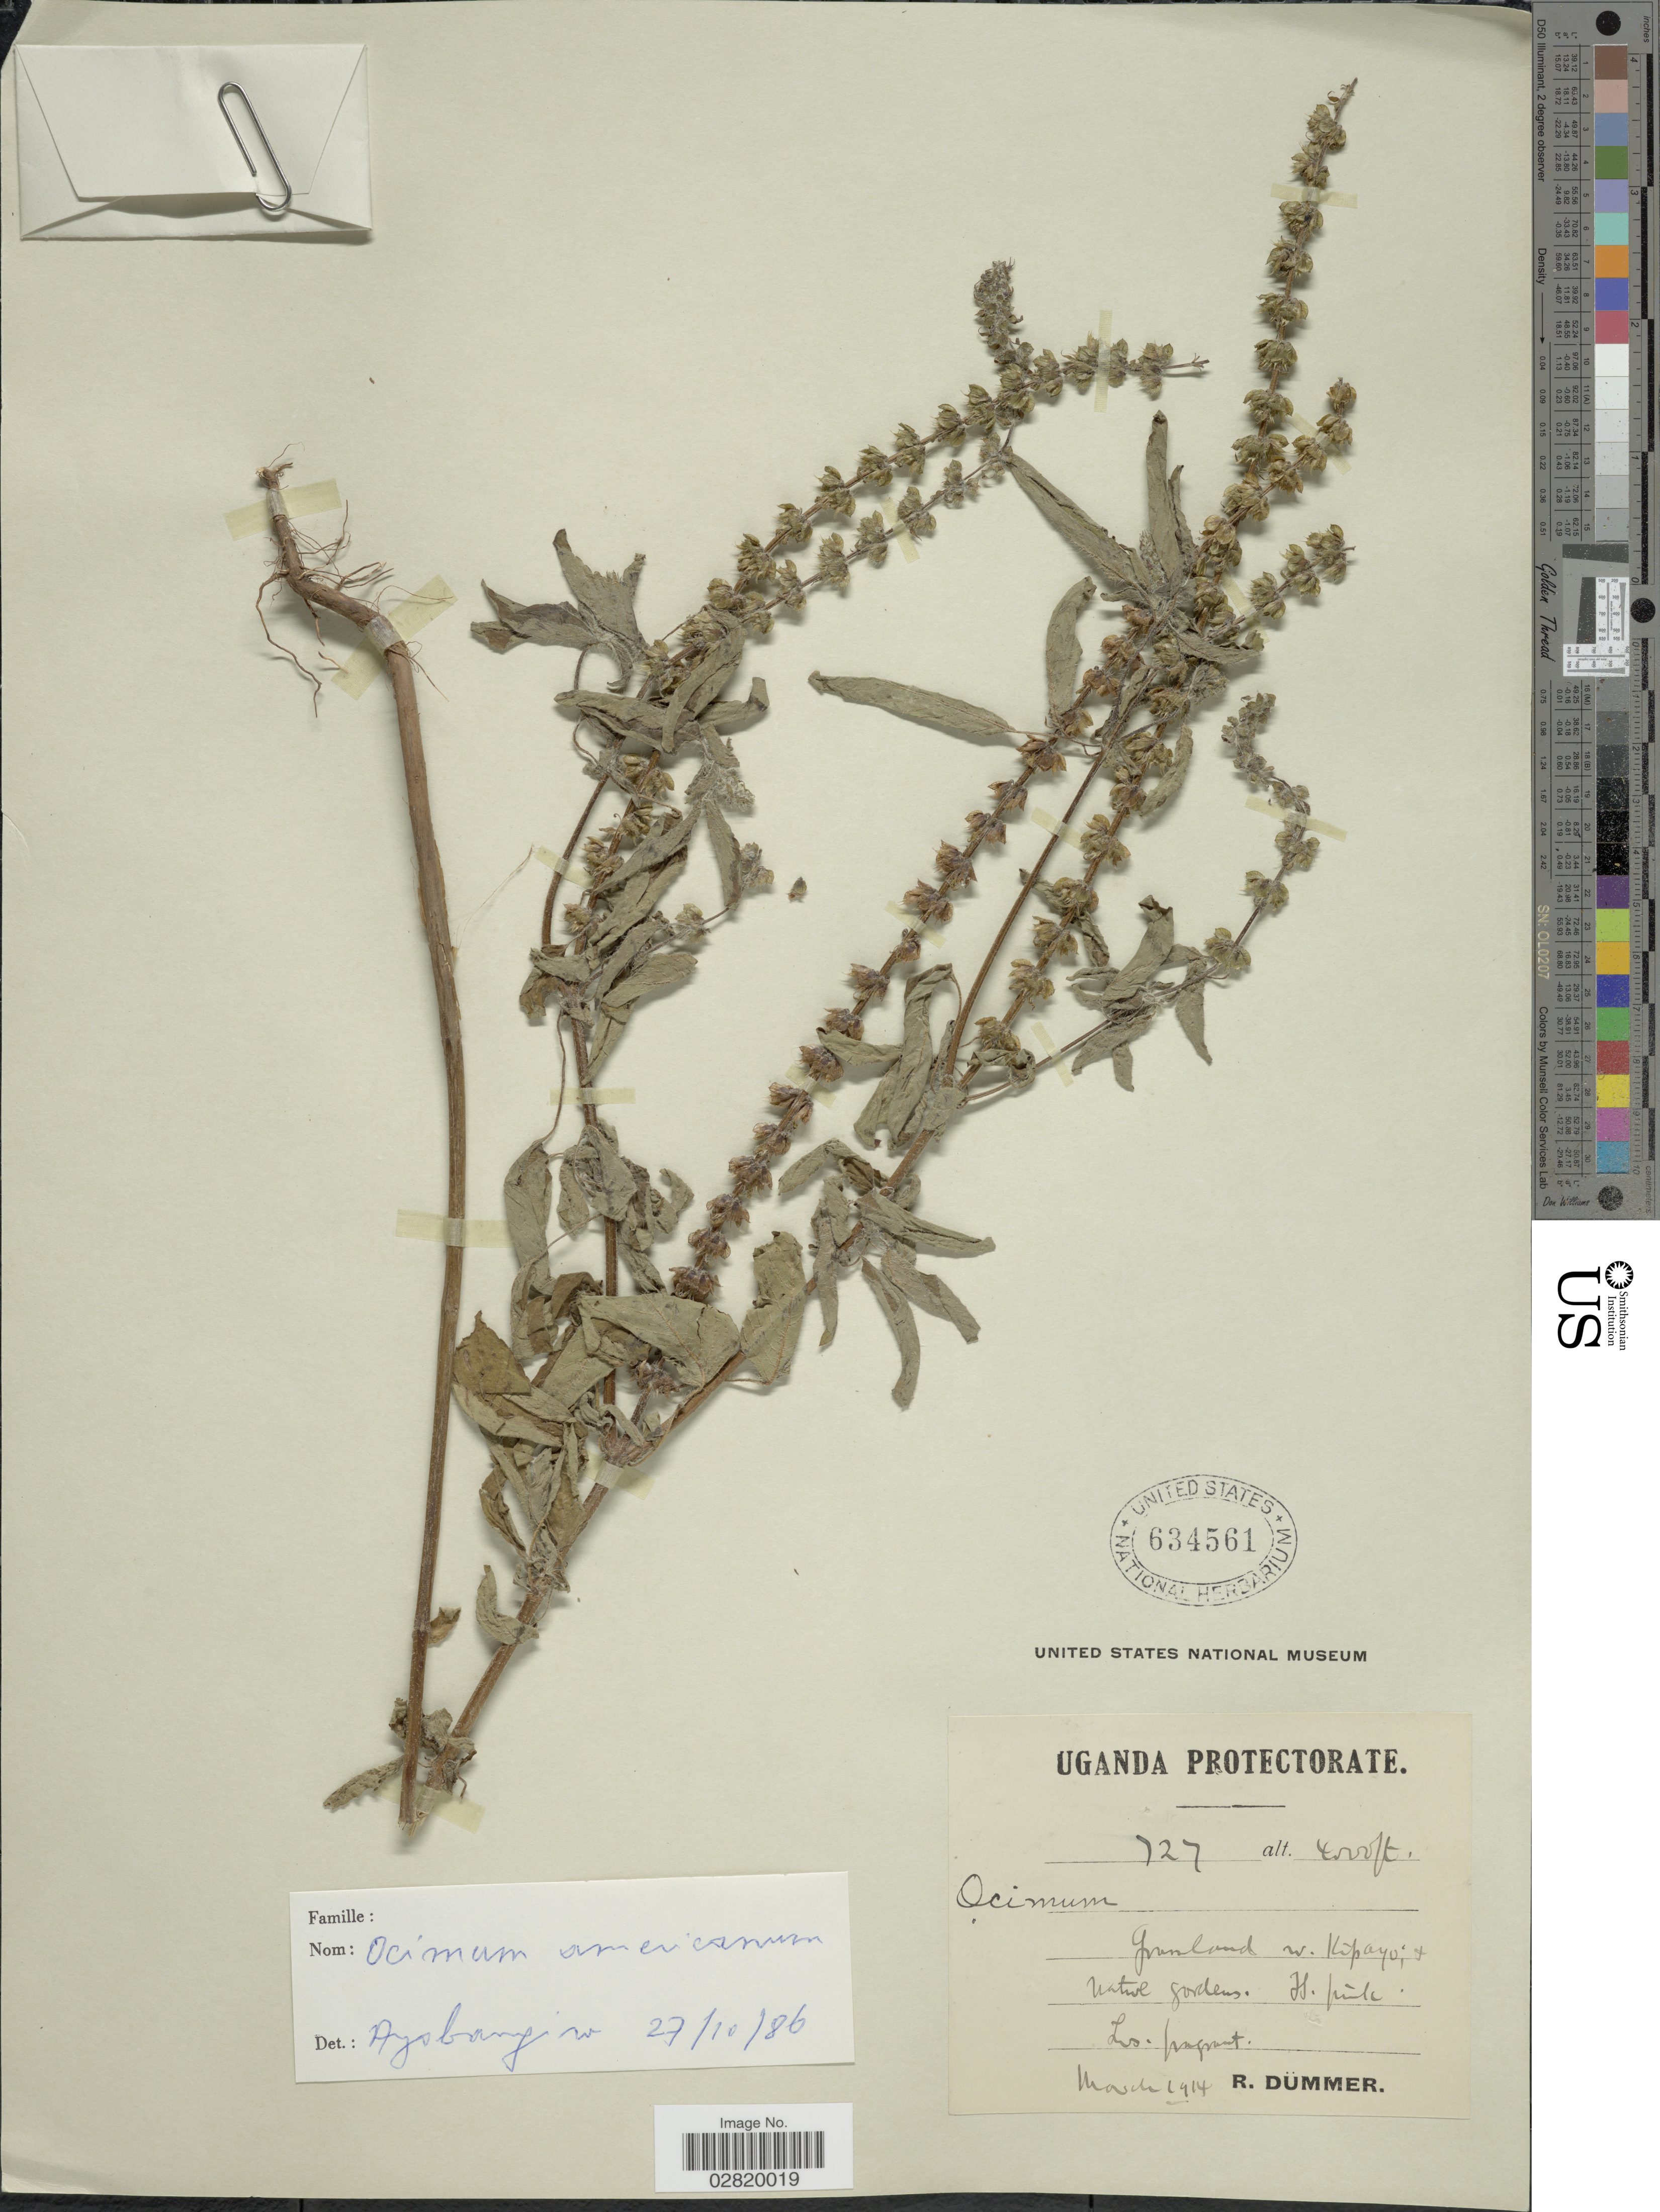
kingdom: Plantae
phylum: Tracheophyta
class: Magnoliopsida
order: Lamiales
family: Lamiaceae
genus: Ocimum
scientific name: Ocimum americanum var. americanum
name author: L.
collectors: R. A. Dümmer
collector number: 727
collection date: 1914-03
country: Uganda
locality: Uganda Protectorate, Grassland W. Kipayo & Katwe gardens.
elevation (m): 1219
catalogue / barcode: US 634561